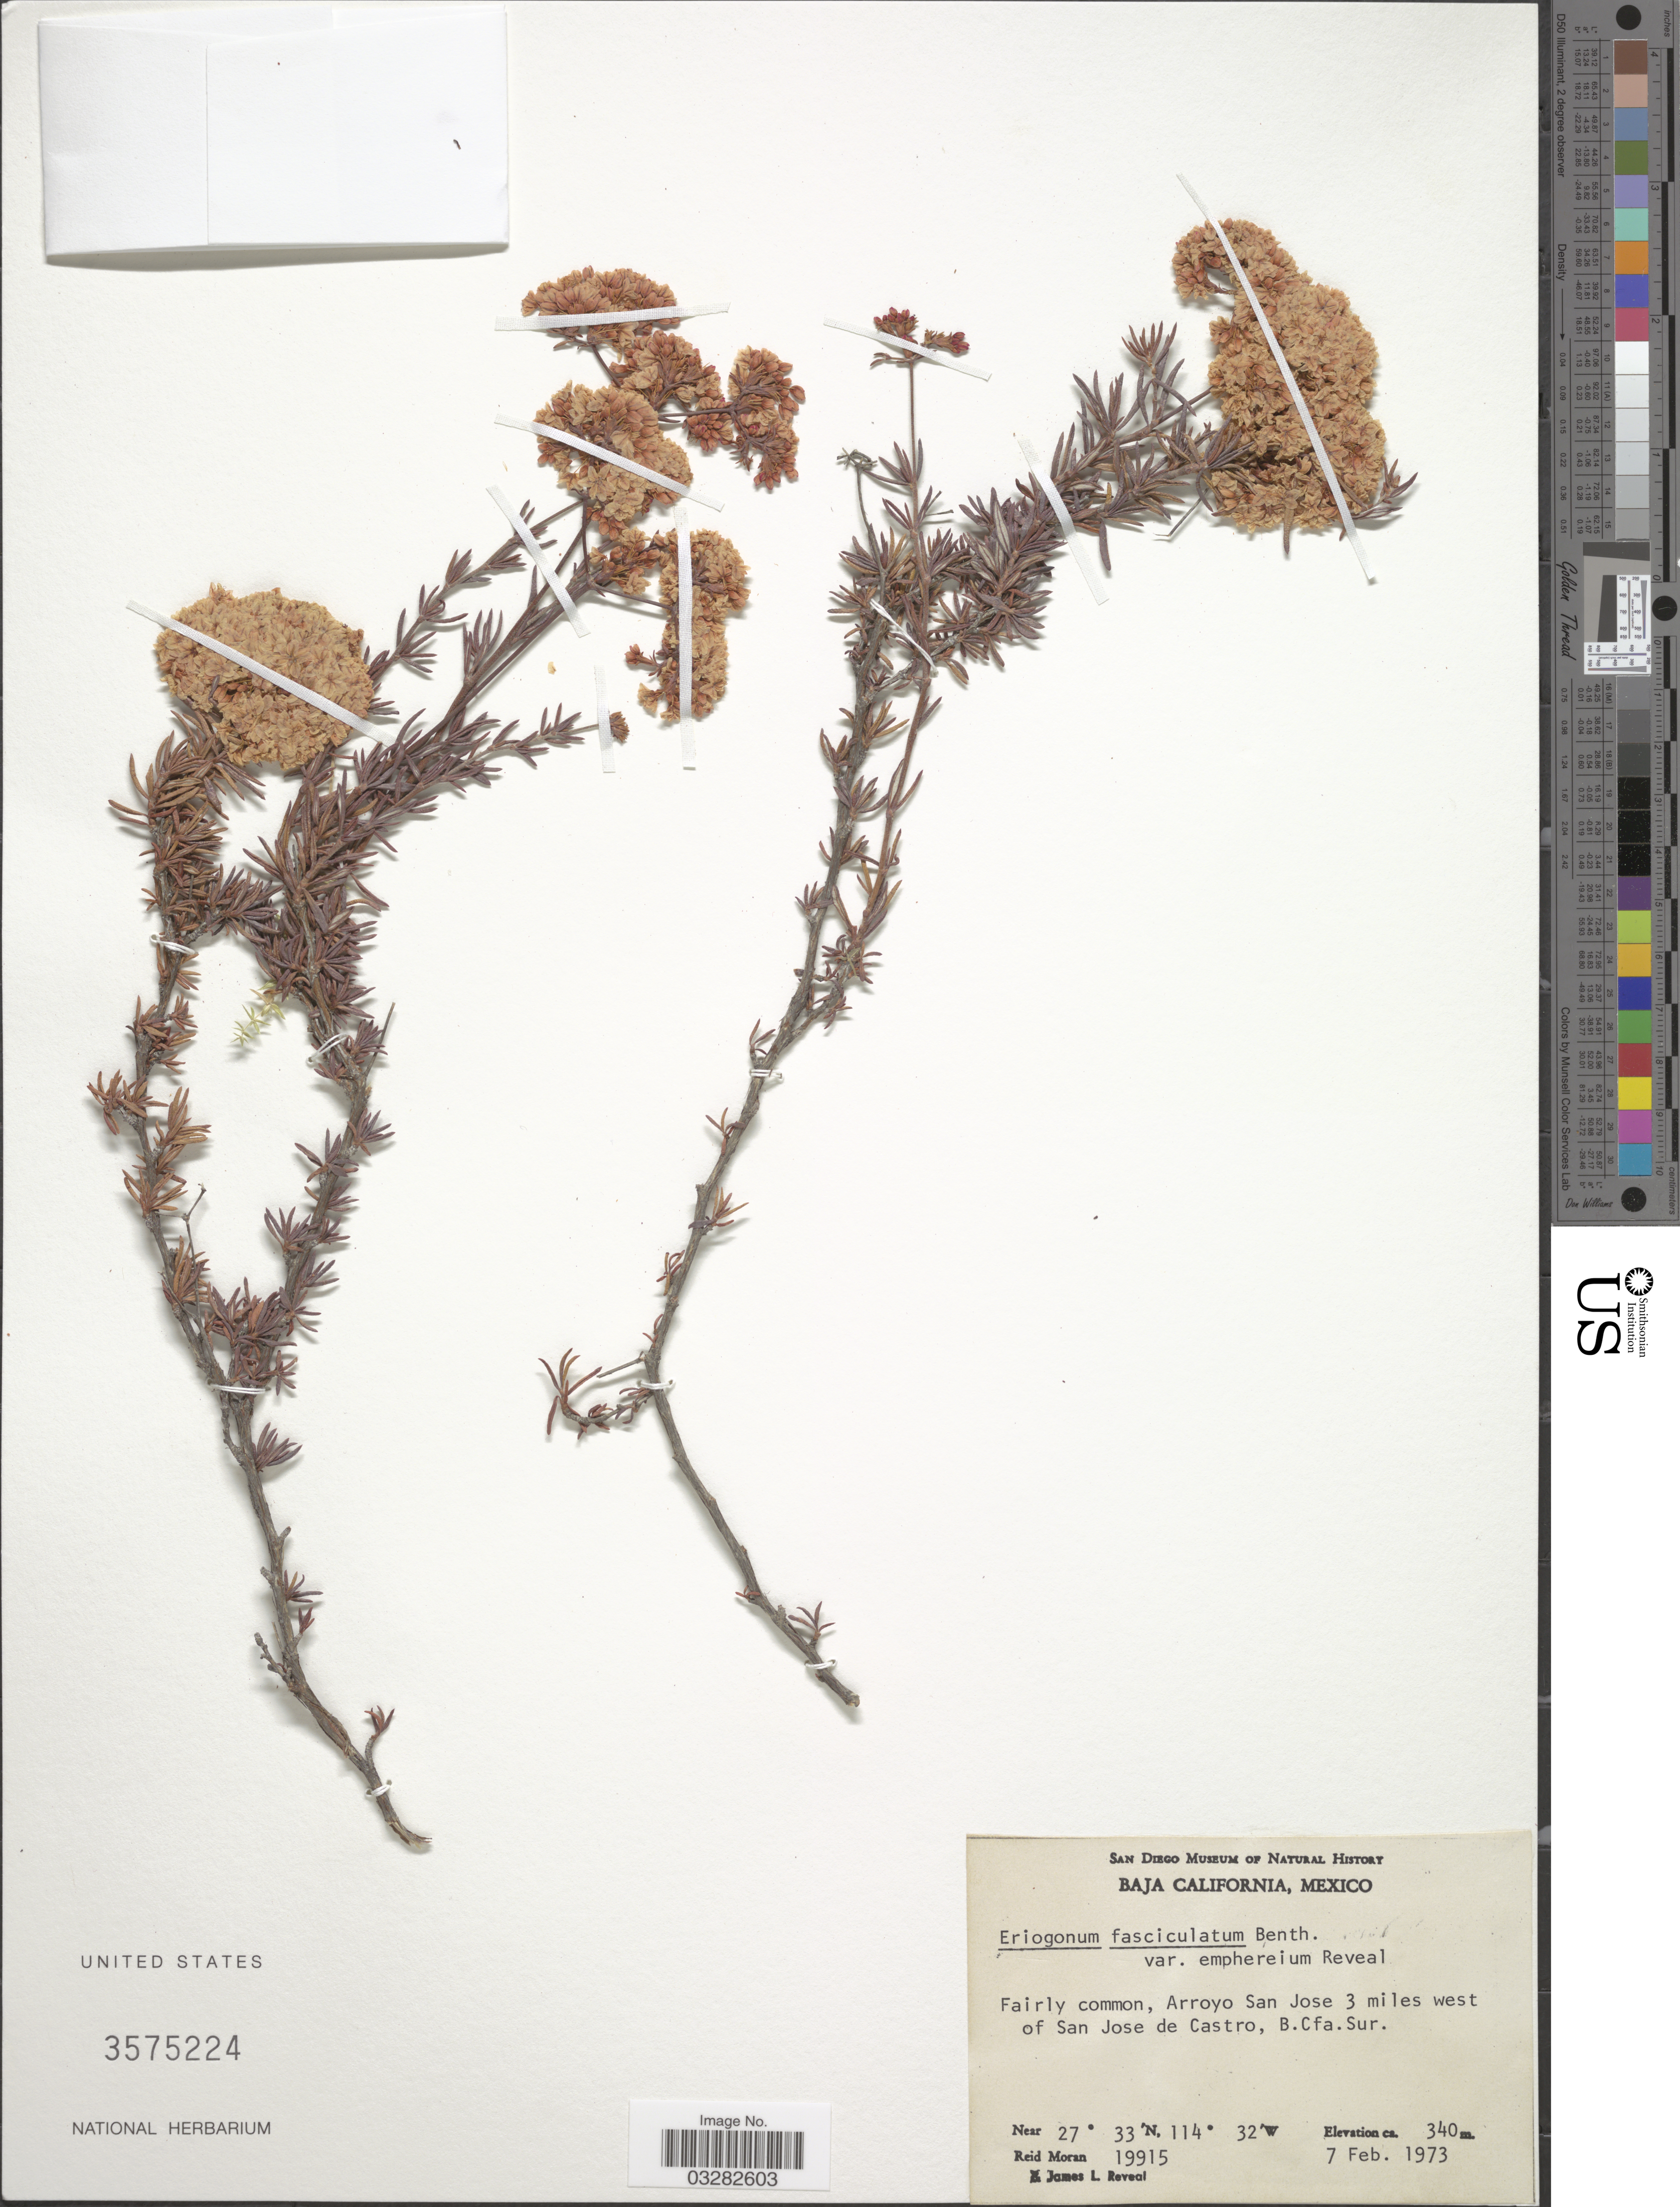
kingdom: Plantae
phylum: Tracheophyta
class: Magnoliopsida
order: Caryophyllales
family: Polygonaceae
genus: Eriogonum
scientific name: Eriogonum fasciculatum var. emphereium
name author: Reveal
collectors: R. Moran & J. L. Reveal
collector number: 19915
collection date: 1973-02-07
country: Mexico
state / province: Baja California Sur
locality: Arroyo San Jose 3 miles west of San Jose de Castro. Baja California.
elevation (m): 340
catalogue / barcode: US 3575224